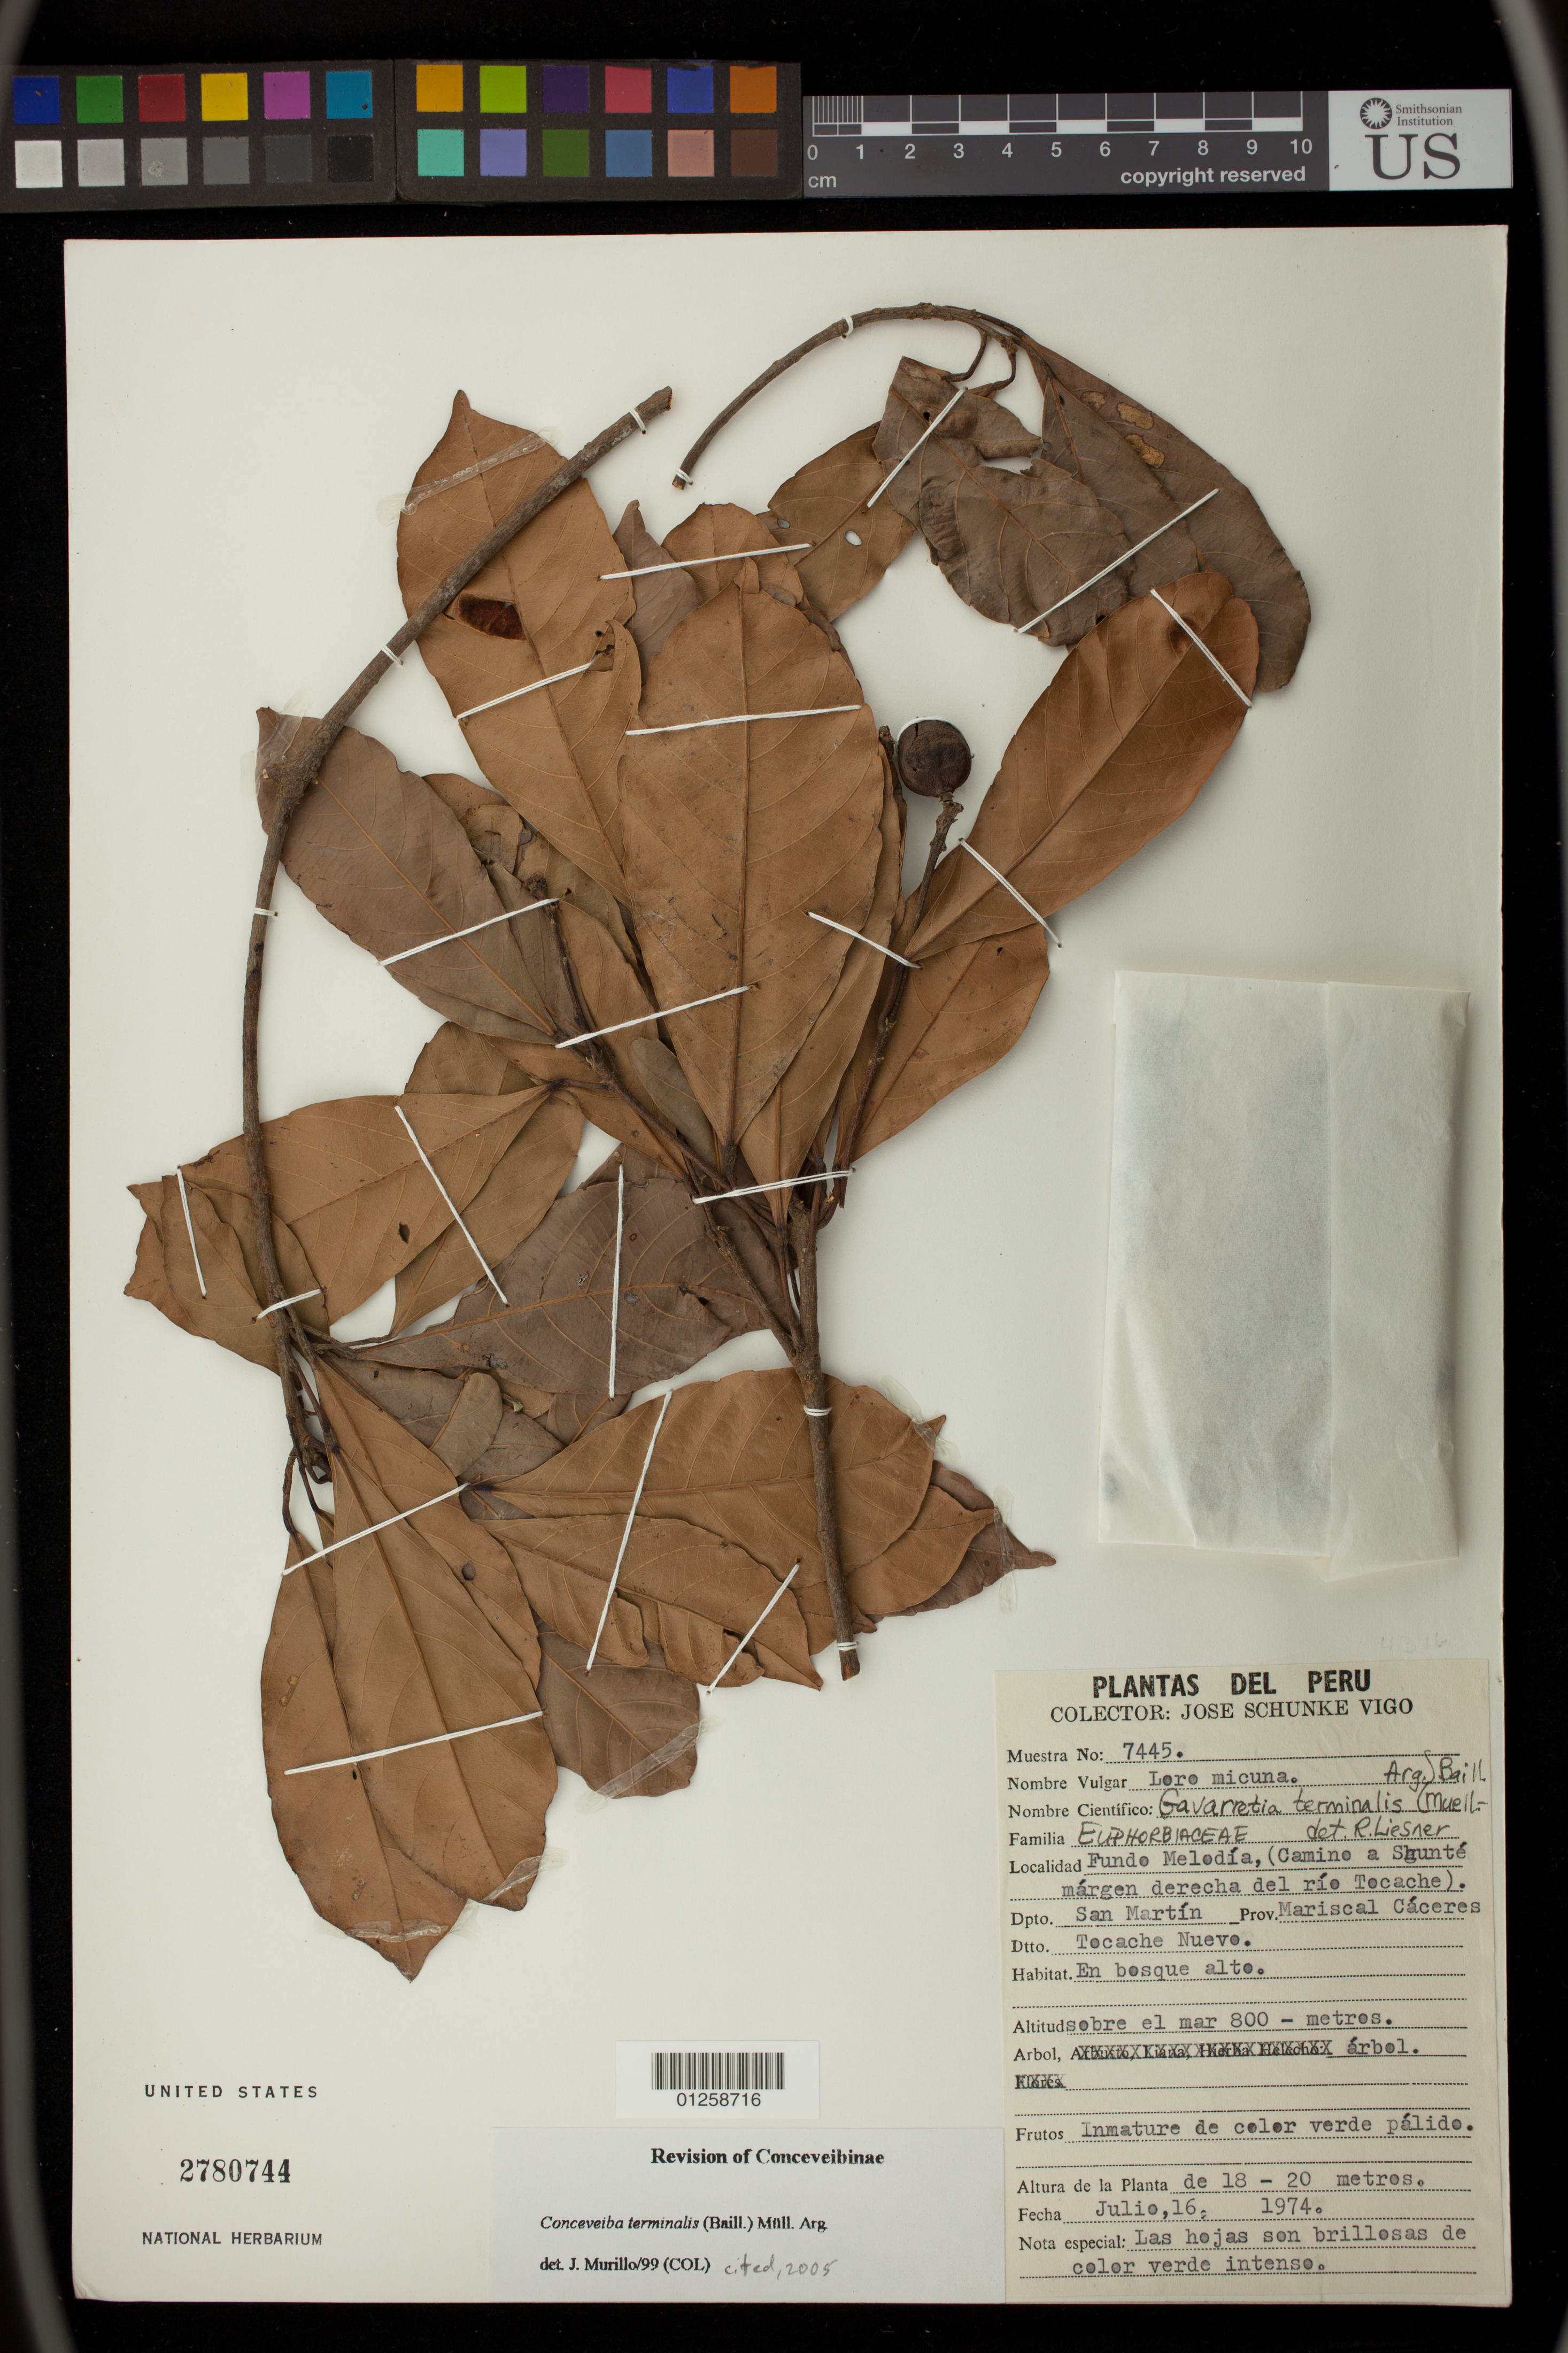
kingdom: Plantae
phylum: Tracheophyta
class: Magnoliopsida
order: Malpighiales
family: Euphorbiaceae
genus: Conceveiba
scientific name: Conceveiba terminalis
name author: (Baill.) Müll. Arg.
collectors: J. Schunke Vigo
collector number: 7445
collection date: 1974-07-16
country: Peru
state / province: San Martín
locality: Mariscal Caceres Province, Funde Meledia, (Camine a Shunte margen derecha del rie Tecache). San Martin Tecache Nueve.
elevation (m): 800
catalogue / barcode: US 2780744